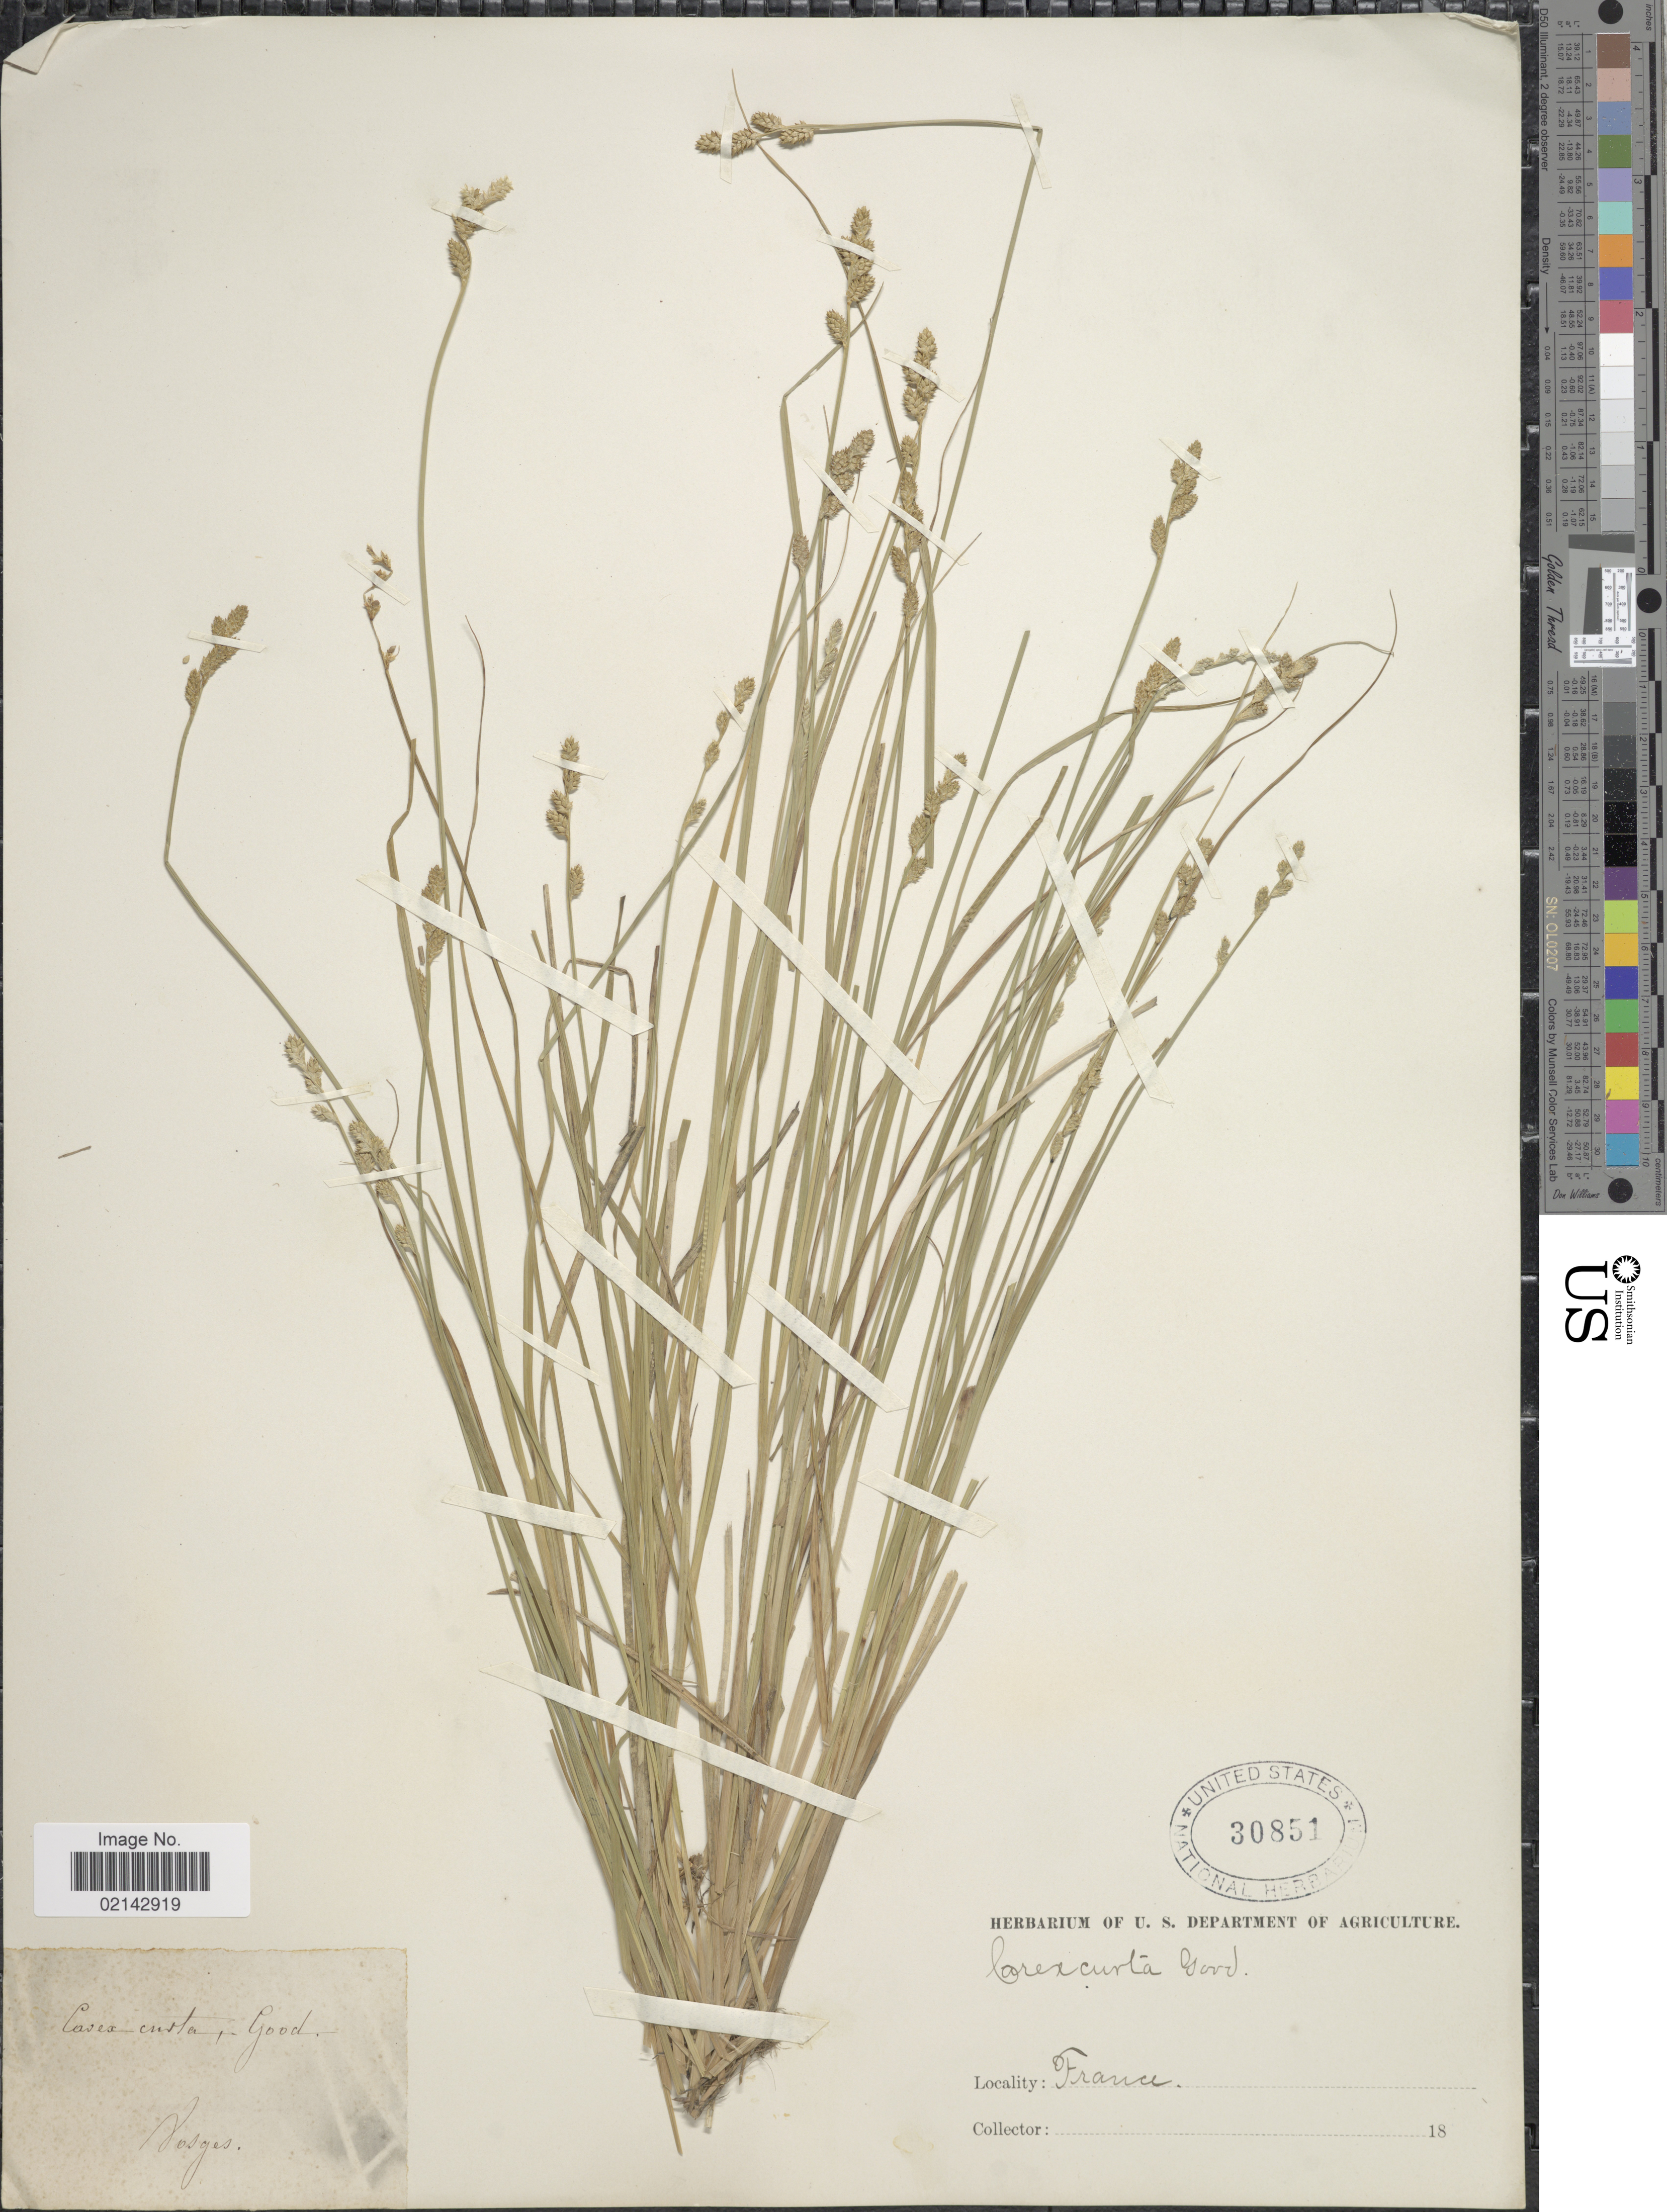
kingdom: Plantae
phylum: Tracheophyta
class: Liliopsida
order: Poales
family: Cyperaceae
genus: Carex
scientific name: Carex canescens var. canescens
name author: L.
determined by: Strong, Mark T., (BOT), Smithsonian Institution - National Museum of Natural History (UNITED STATES)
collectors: Facchini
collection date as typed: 18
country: France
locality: Vosges.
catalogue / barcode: US 30851